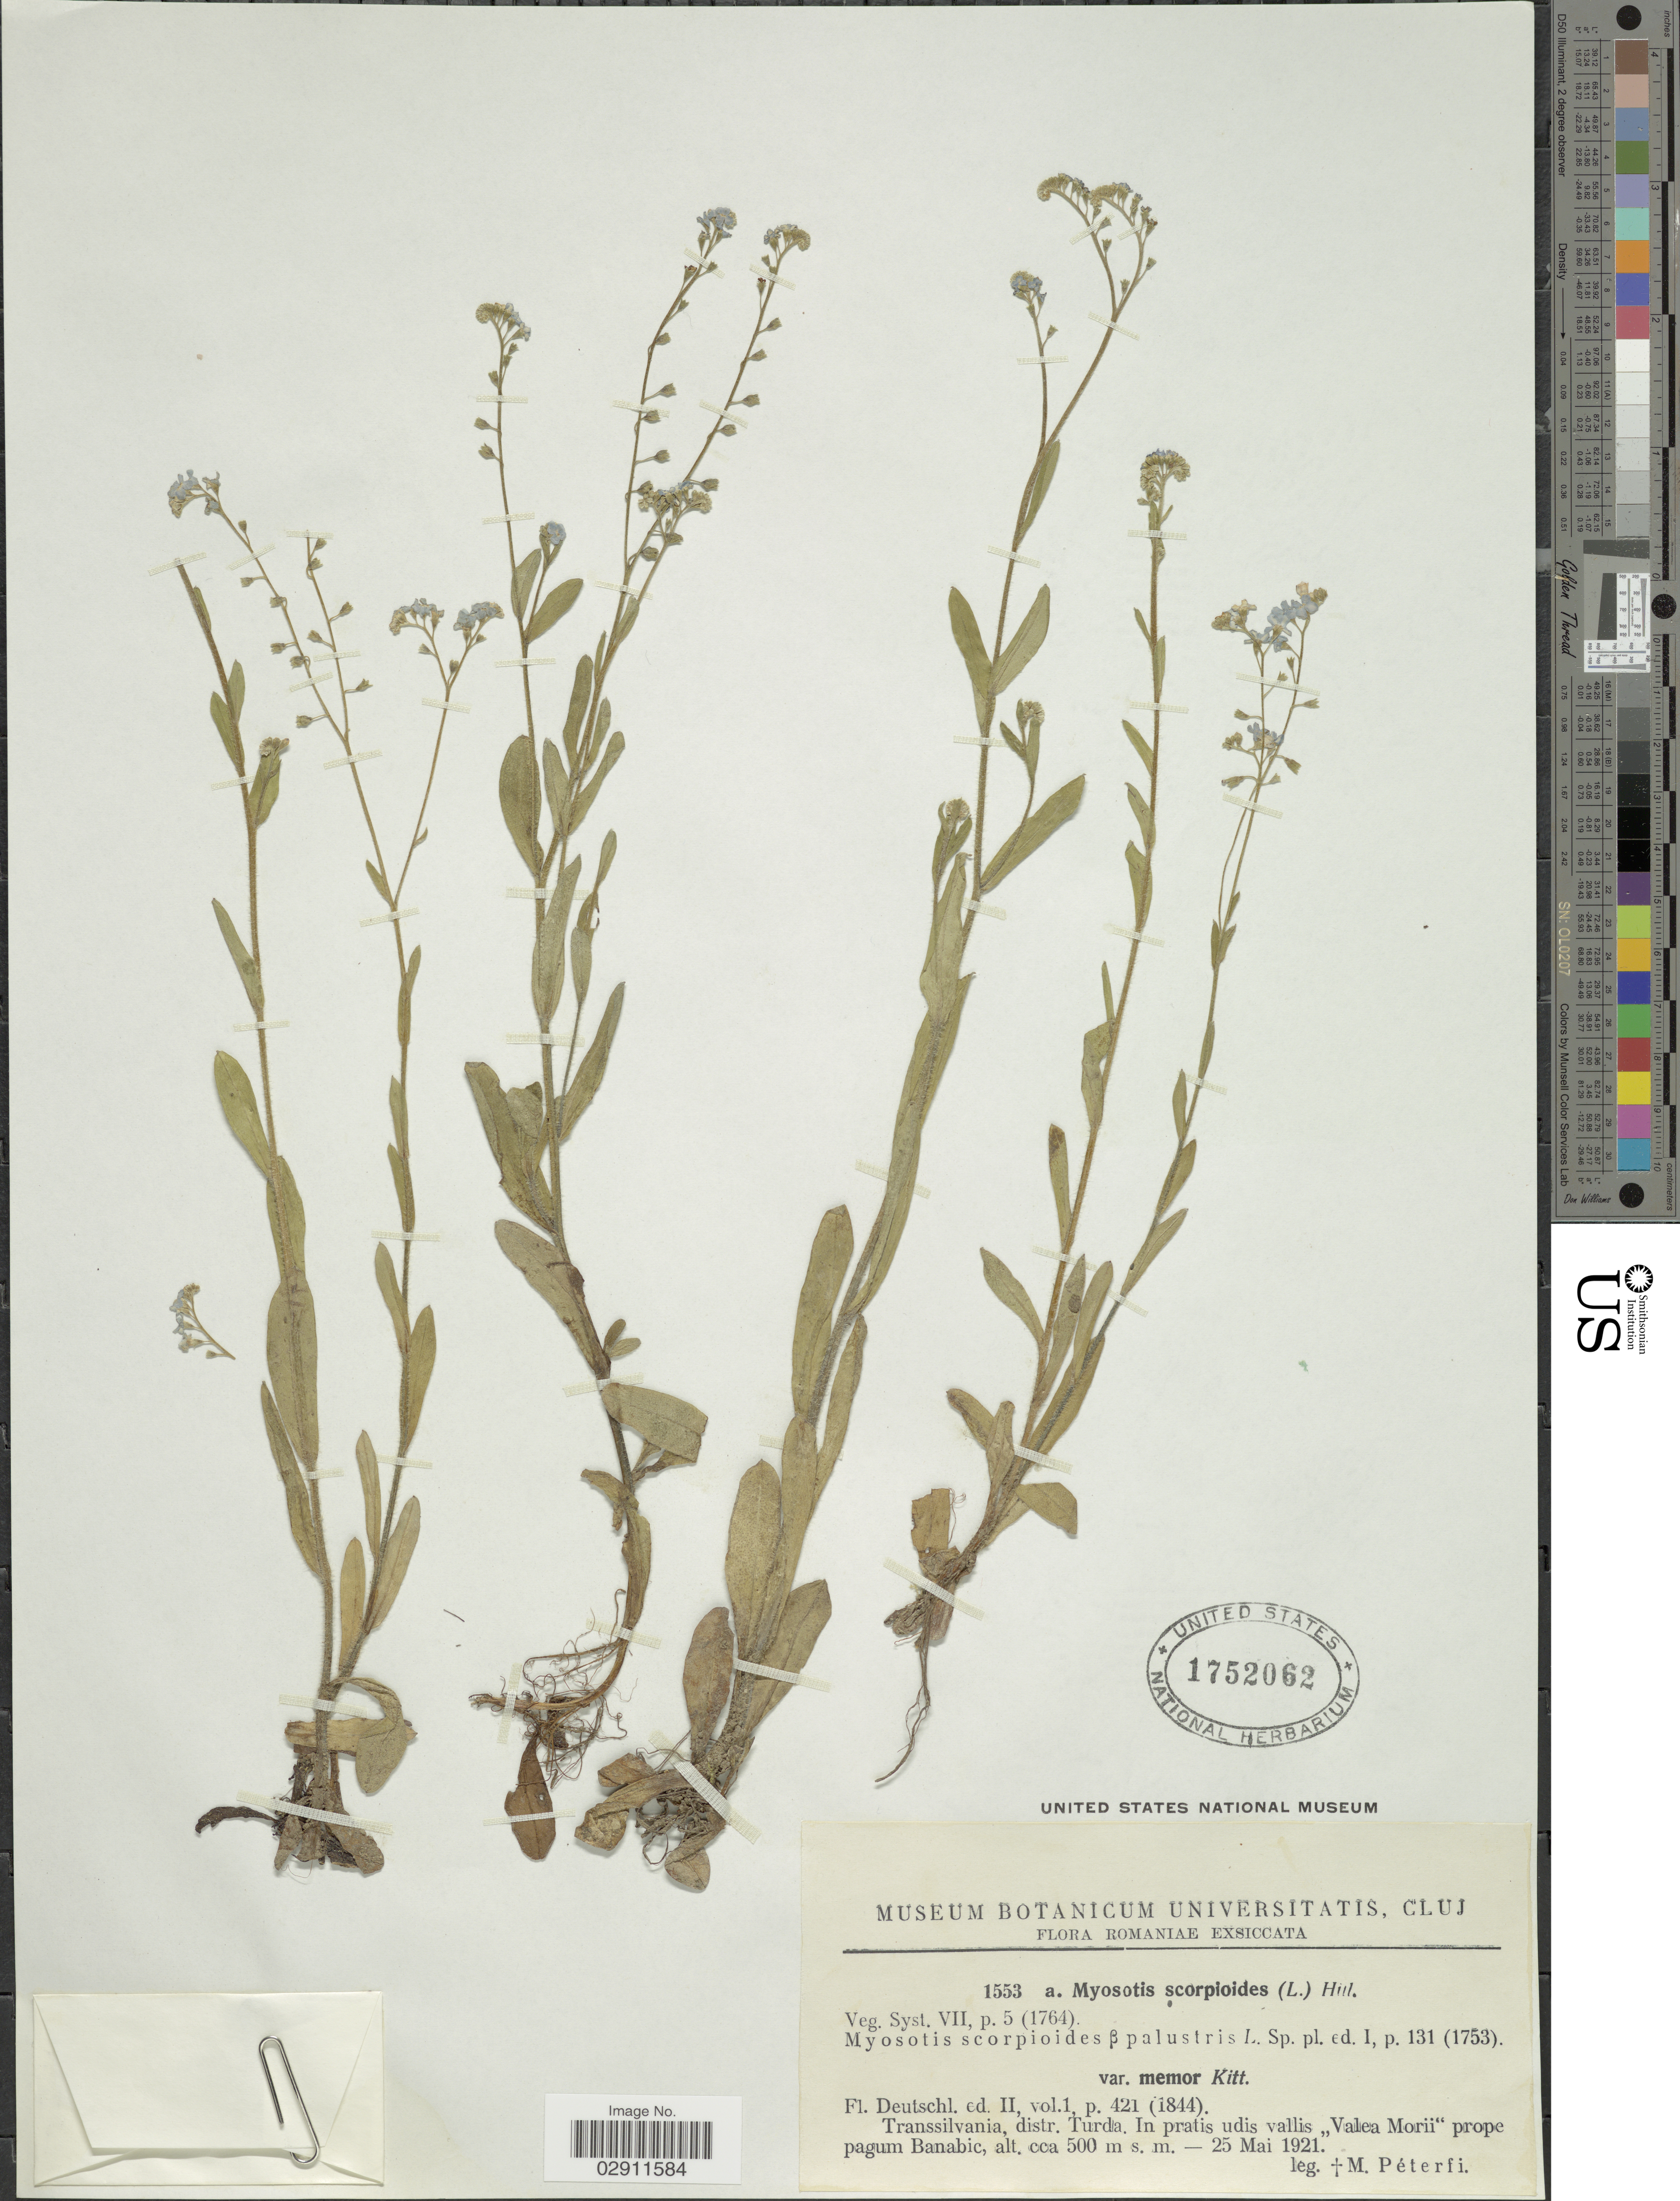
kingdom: Plantae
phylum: Tracheophyta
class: Magnoliopsida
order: Boraginales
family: Boraginaceae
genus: Myosotis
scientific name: Myosotis scorpioides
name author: L.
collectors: M. Péterfi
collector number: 1553a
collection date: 1921-05-25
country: Romania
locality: Romaniae, Transsilvania, distr. Turda. In pratis udis vallis "Valea Morii" prope pagum Banabic.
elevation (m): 500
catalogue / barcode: US 1752062